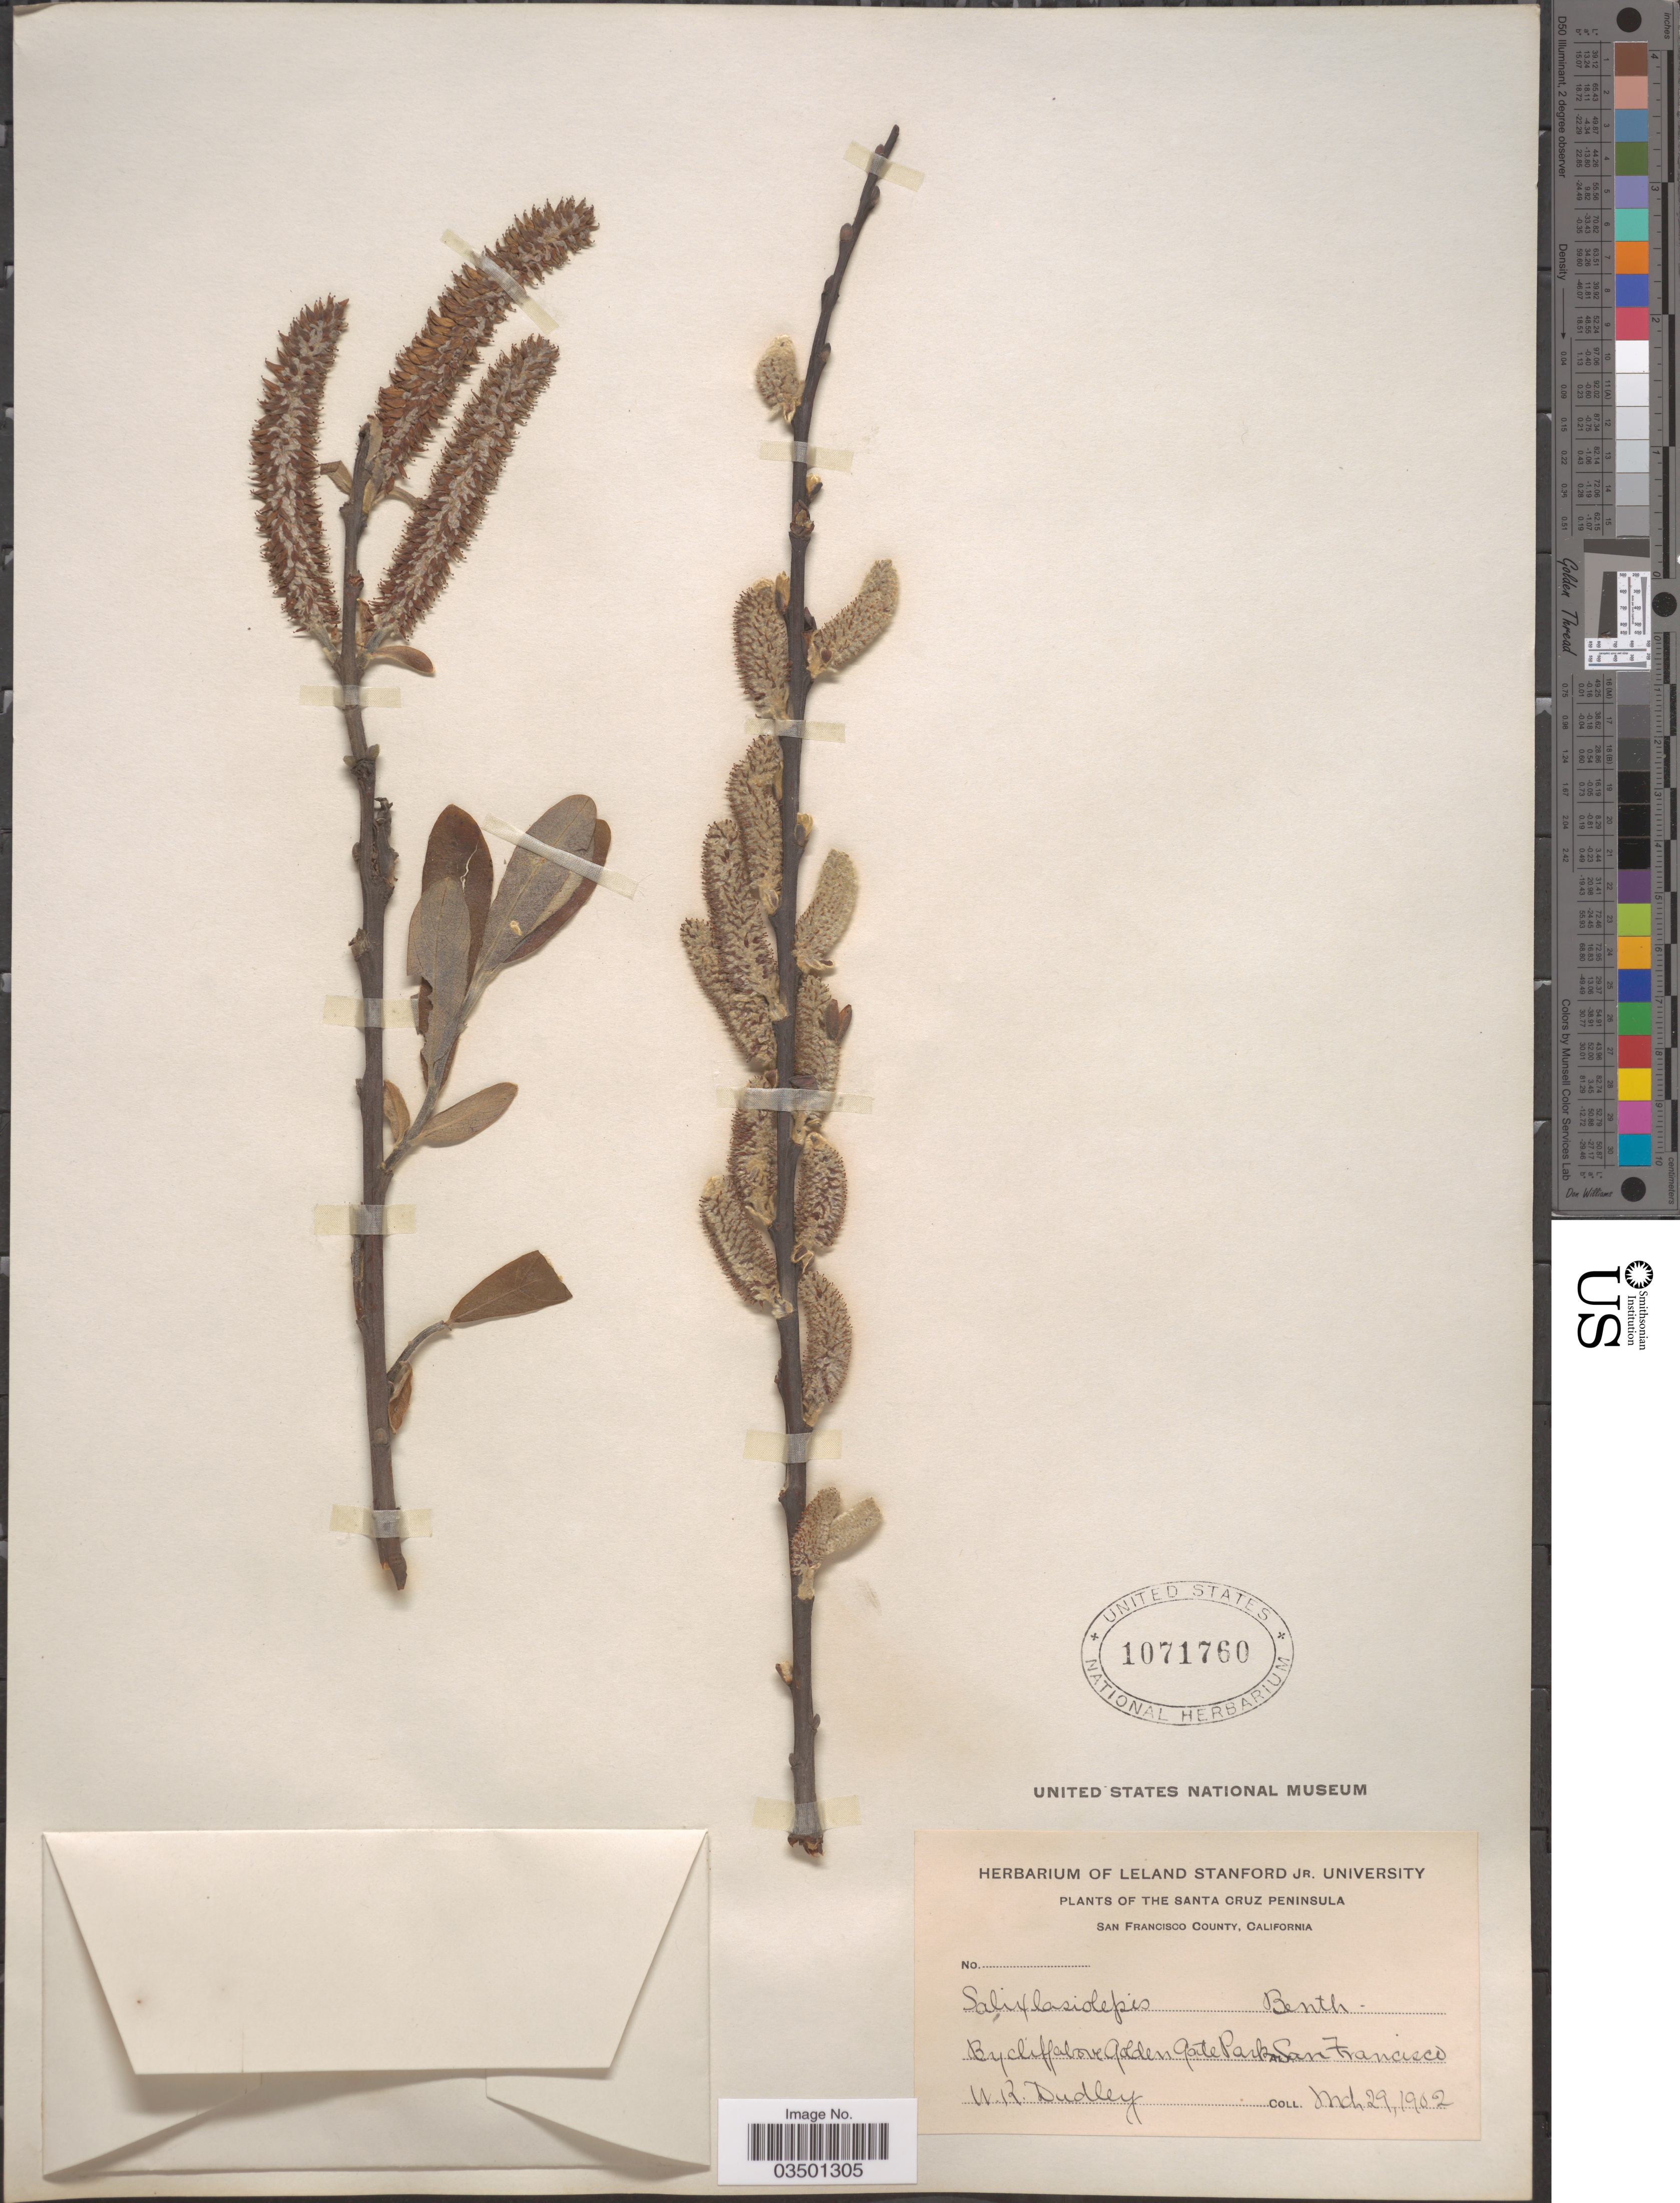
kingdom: Plantae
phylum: Tracheophyta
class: Magnoliopsida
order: Malpighiales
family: Salicaceae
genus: Salix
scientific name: Salix lasiolepis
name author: Benth.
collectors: W. Dudley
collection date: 1902-03-29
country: United States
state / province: California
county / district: San Francisco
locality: The Santa Cruz Peninsula. San Francisco County. By cliff above Golden Gate Park at San Francisco.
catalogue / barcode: US 1071760